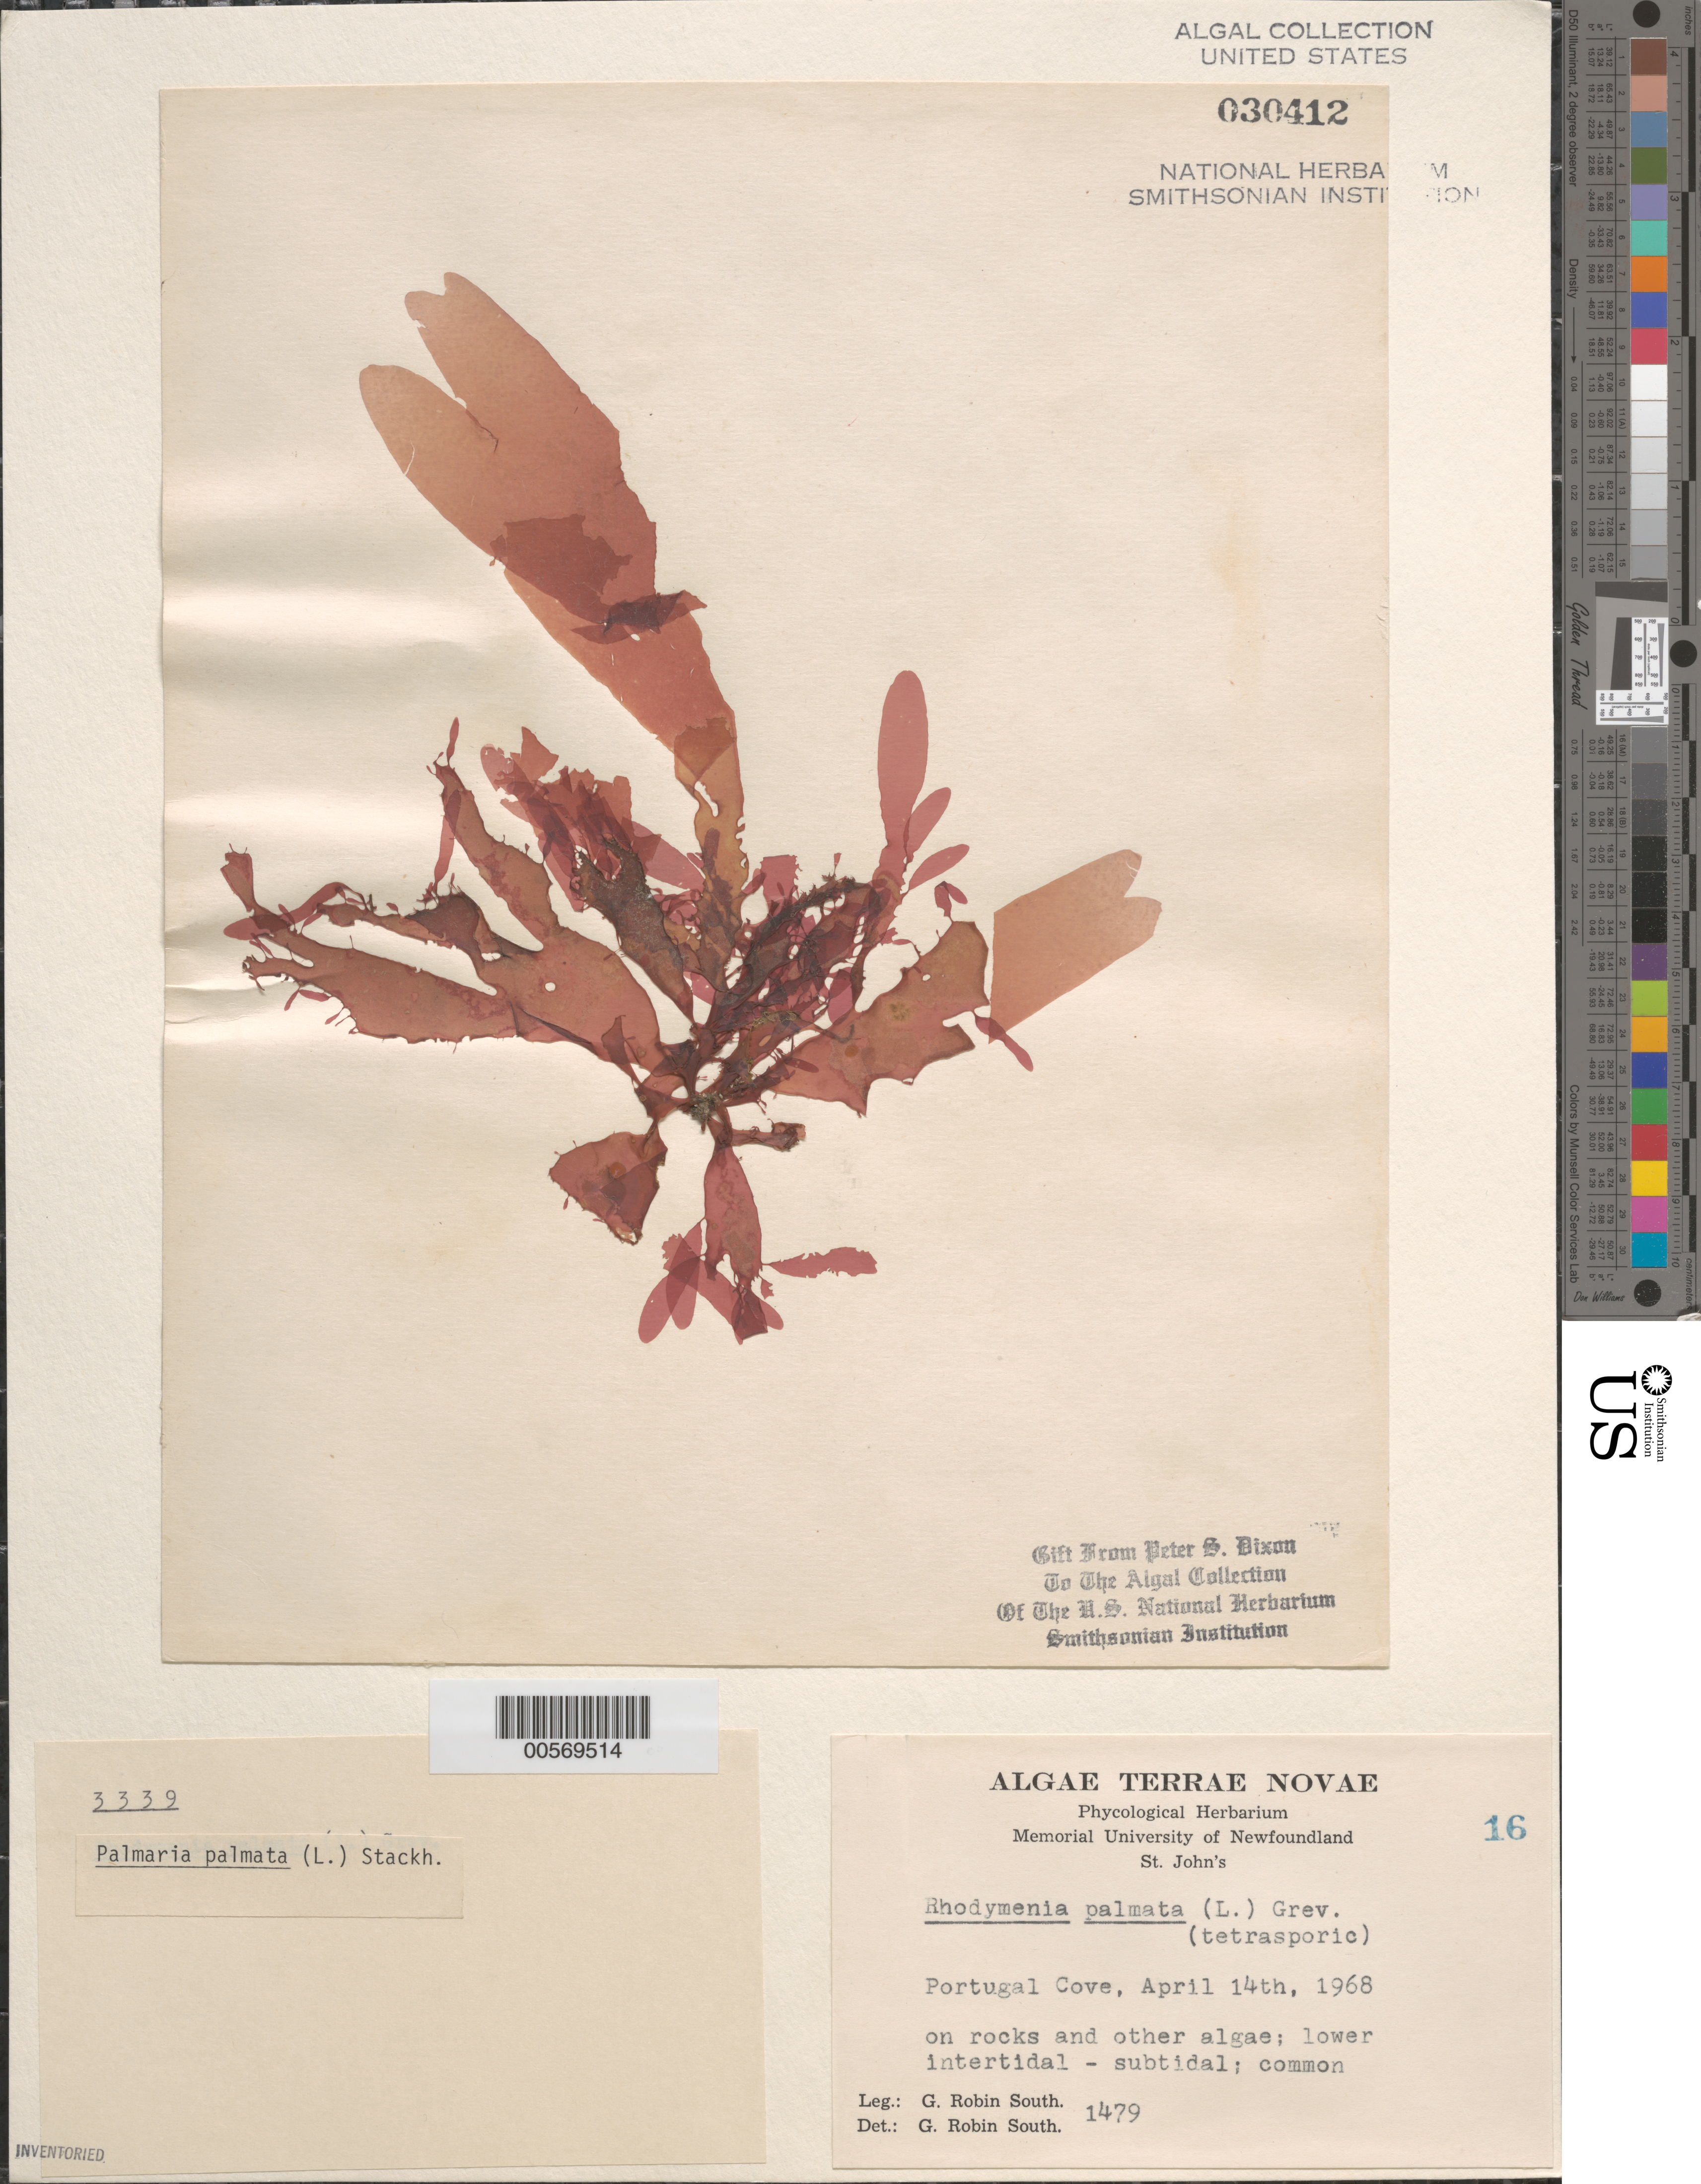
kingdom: Plantae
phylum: Rhodophyta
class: Florideophyceae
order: Palmariales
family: Palmariaceae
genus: Palmaria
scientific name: Palmaria palmata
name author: (L.) F. Weber & D. Mohr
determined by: Dixon, P. S.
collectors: G. R. South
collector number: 1479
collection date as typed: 14 Apr 1968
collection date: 1968-04-14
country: Canada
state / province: Newfoundland and Labrador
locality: Portugal Cove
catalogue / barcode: US 30412